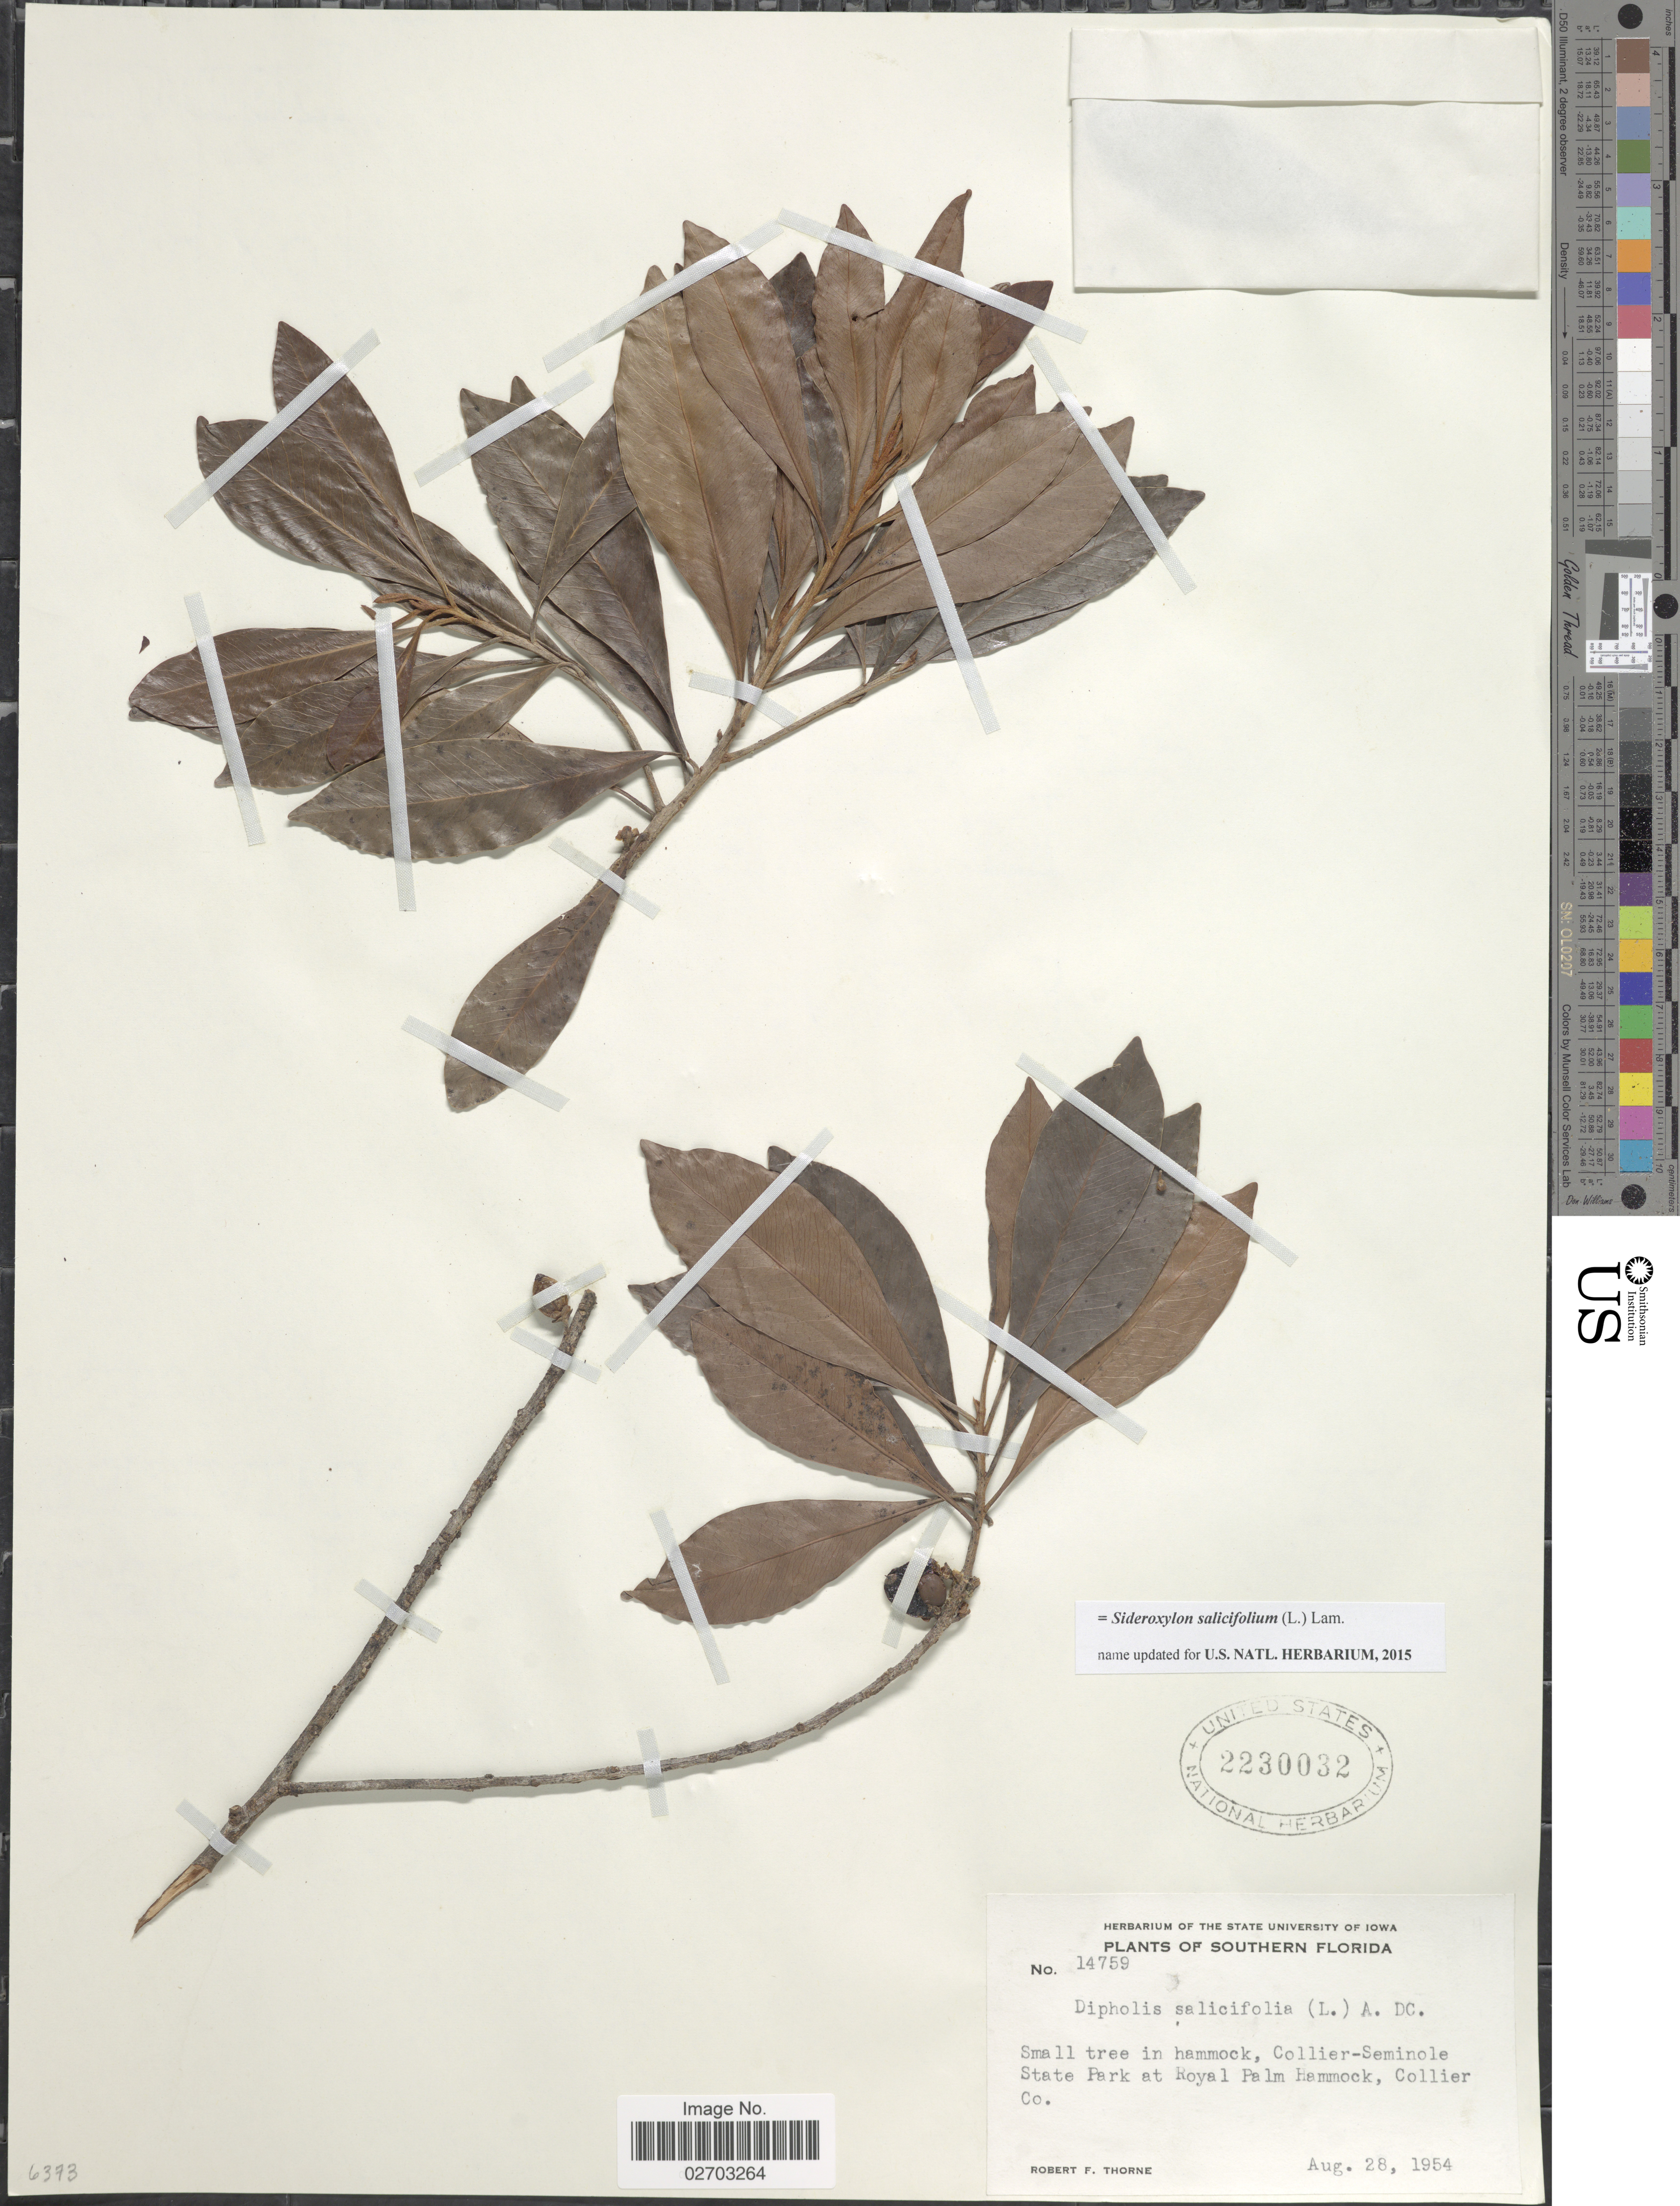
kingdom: Plantae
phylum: Tracheophyta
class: Magnoliopsida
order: Ericales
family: Sapotaceae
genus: Sideroxylon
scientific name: Sideroxylon salicifolium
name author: (L.) Lam.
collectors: R. F. Thorne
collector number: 14759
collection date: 1954-08-28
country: United States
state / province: Florida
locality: Southern Florida, in hammock, Collier-Seminole State Park at Royal Palm Hammock, Collier Co.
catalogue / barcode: US 2230032